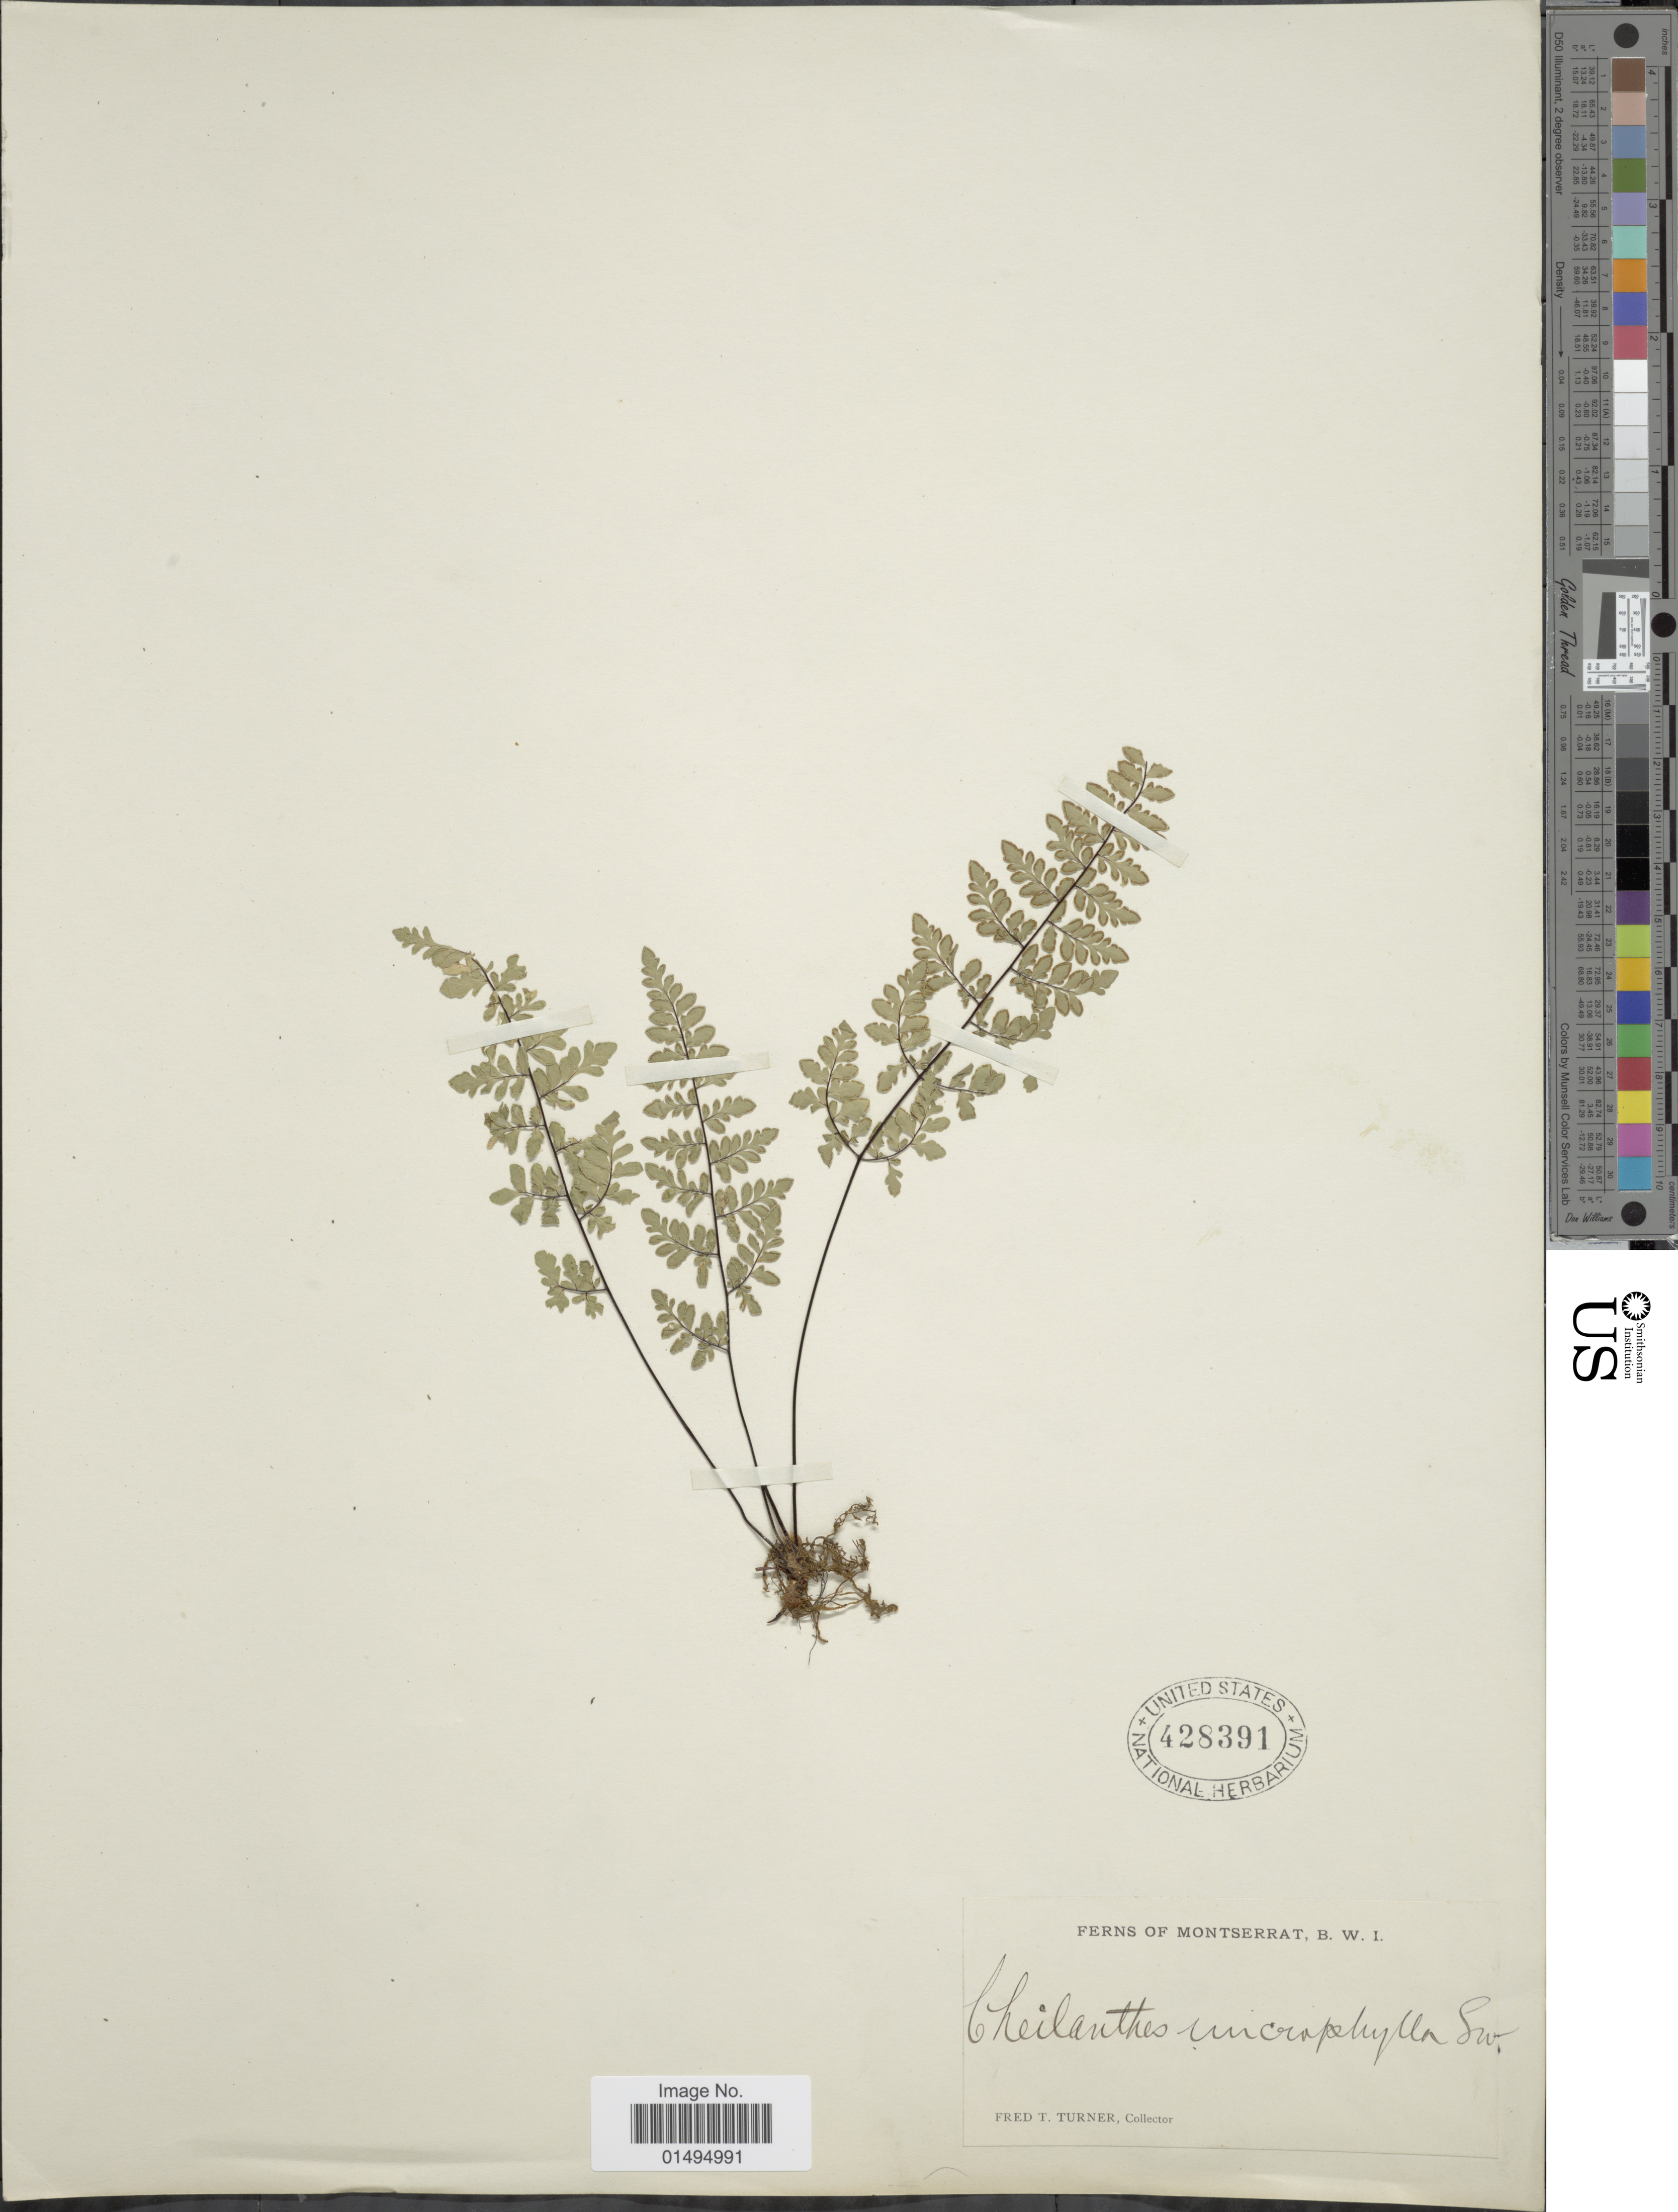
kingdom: Plantae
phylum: Tracheophyta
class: Polypodiopsida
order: Polypodiales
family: Pteridaceae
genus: Myriopteris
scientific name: Myriopteris microphylla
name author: (Sw.) Grusz & Windham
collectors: F. T. Turner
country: Montserrat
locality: Montserrat, B. W. I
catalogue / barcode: US 428391